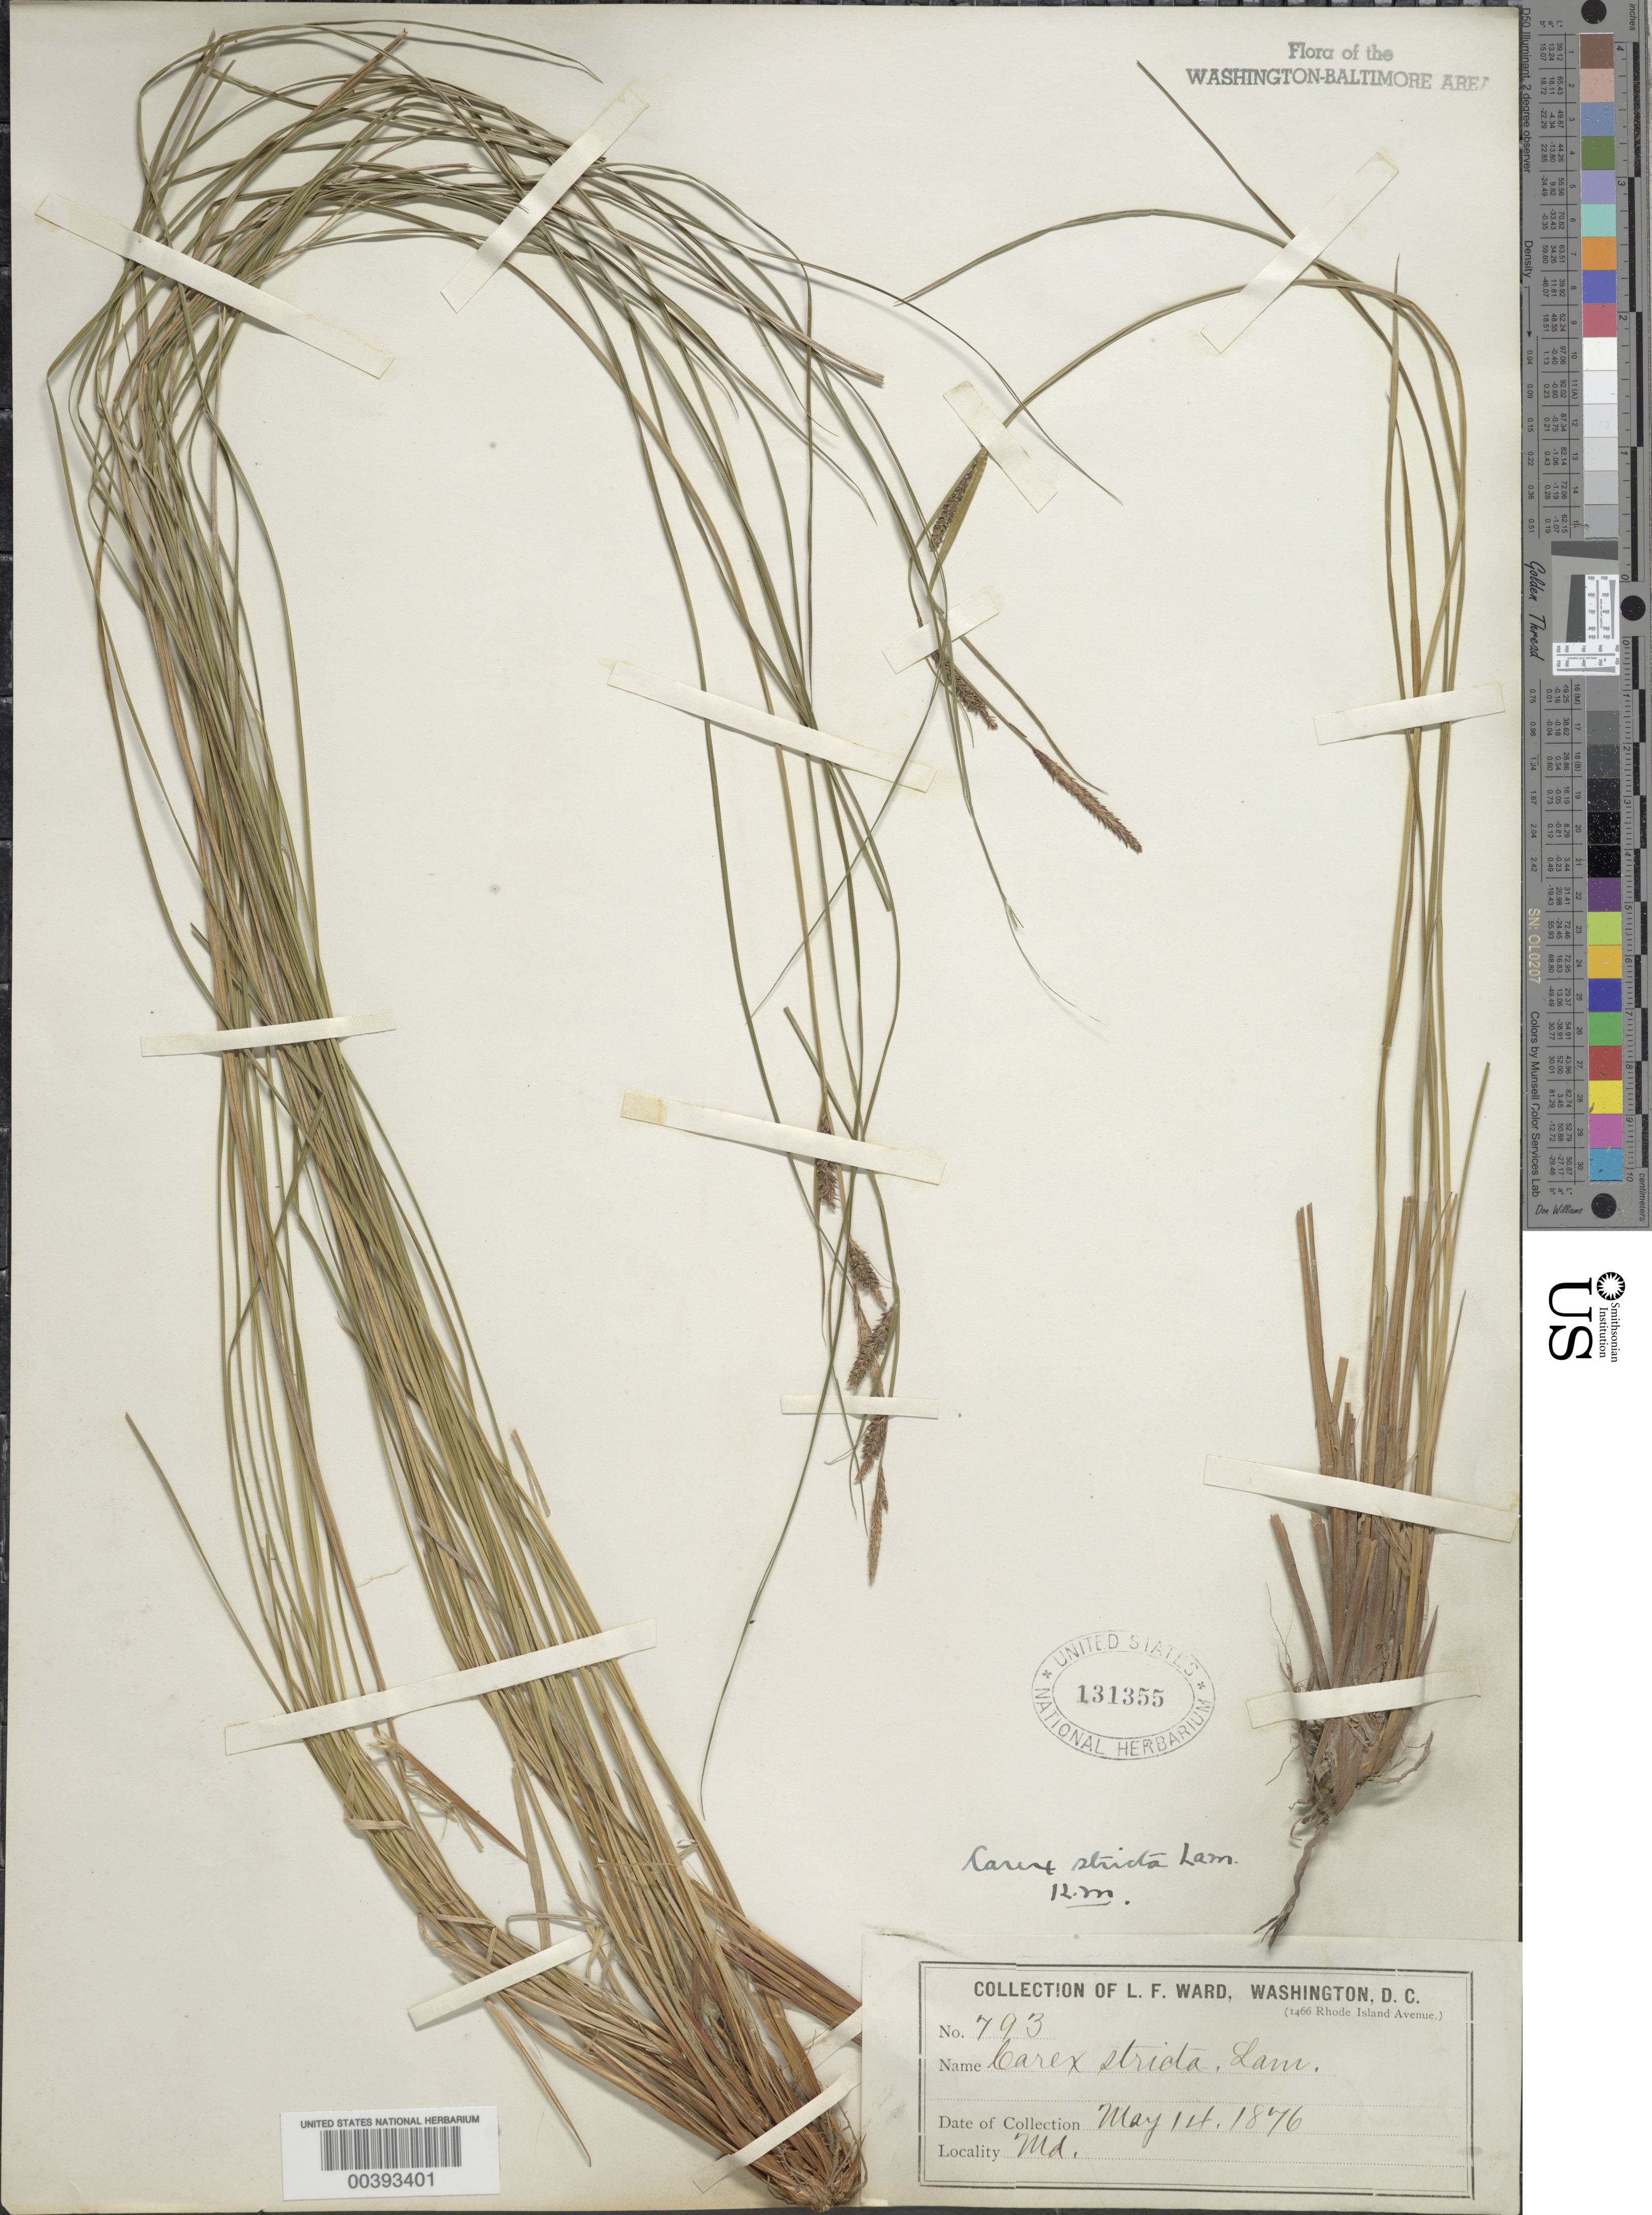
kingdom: Plantae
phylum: Tracheophyta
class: Liliopsida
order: Poales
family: Cyperaceae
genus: Carex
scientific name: Carex stricta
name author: Lam.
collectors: L. F. Ward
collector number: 793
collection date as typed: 14 May 1876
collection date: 1876-05-14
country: United States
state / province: Maryland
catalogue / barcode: US 131355